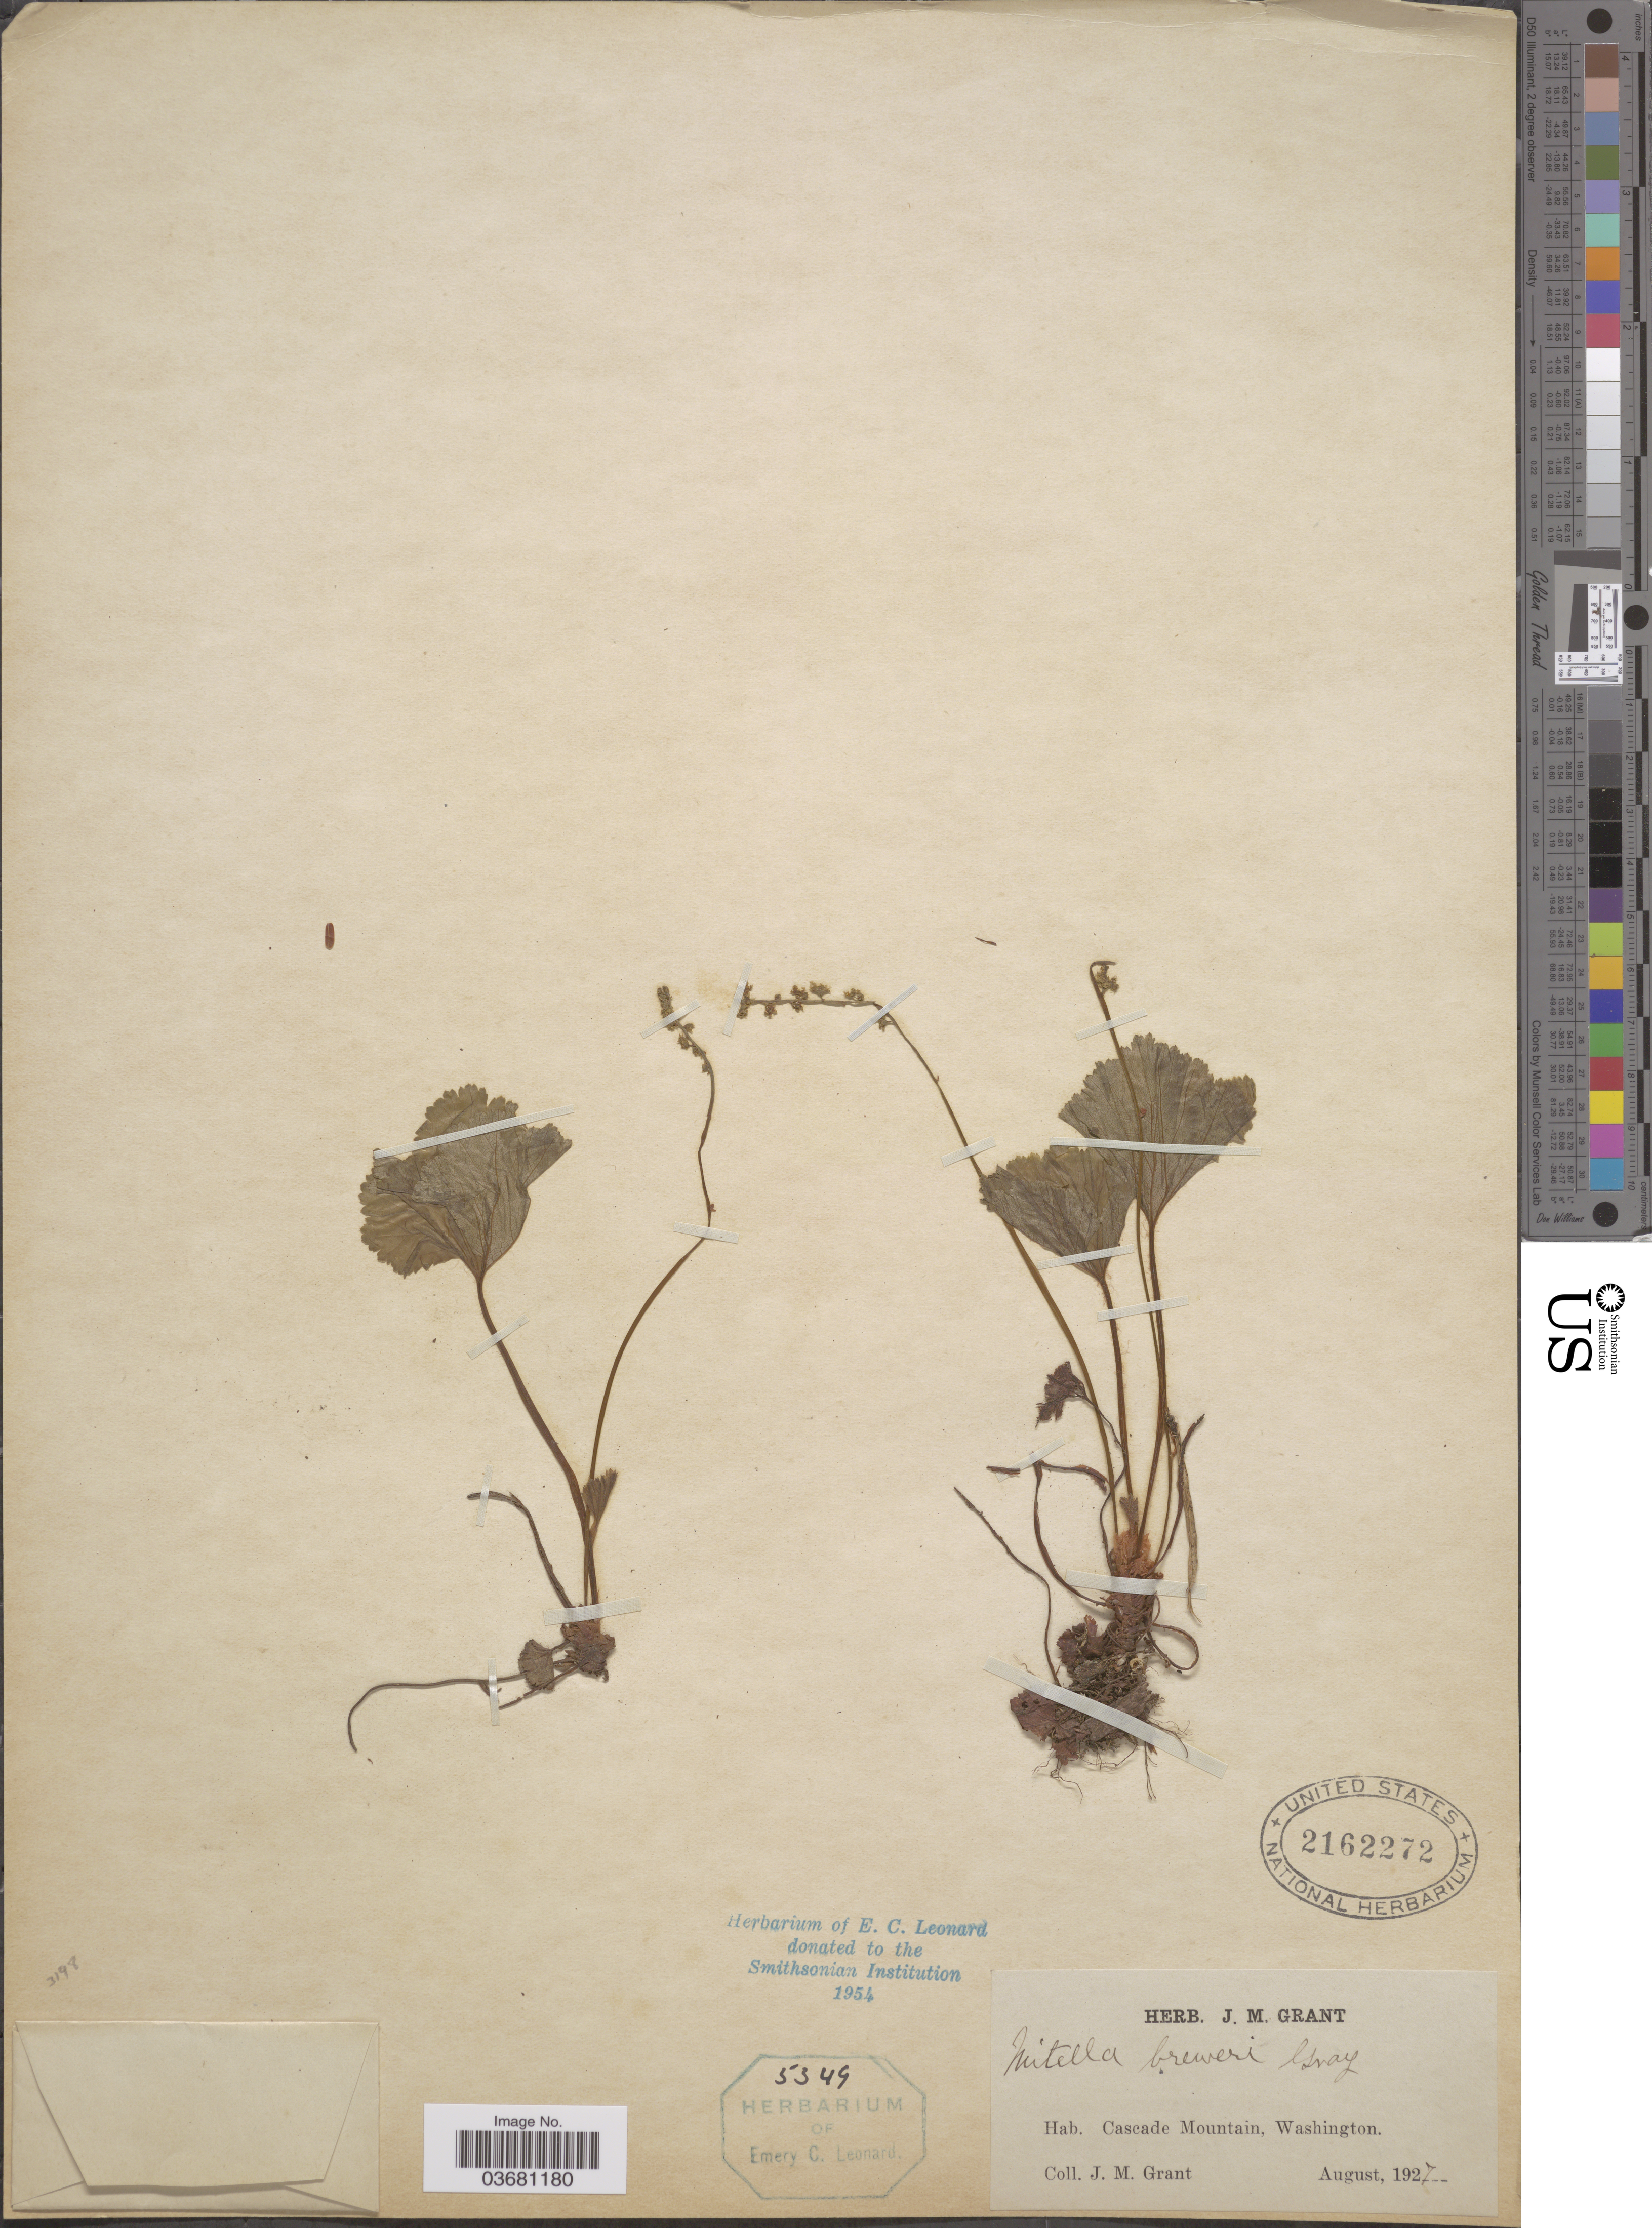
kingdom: Plantae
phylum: Tracheophyta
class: Magnoliopsida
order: Saxifragales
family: Saxifragaceae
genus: Mitella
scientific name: Mitella breweri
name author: A. Gray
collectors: J. M. Grant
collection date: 1927-08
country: United States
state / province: Washington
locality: Cascade Mountain.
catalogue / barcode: US 2162272